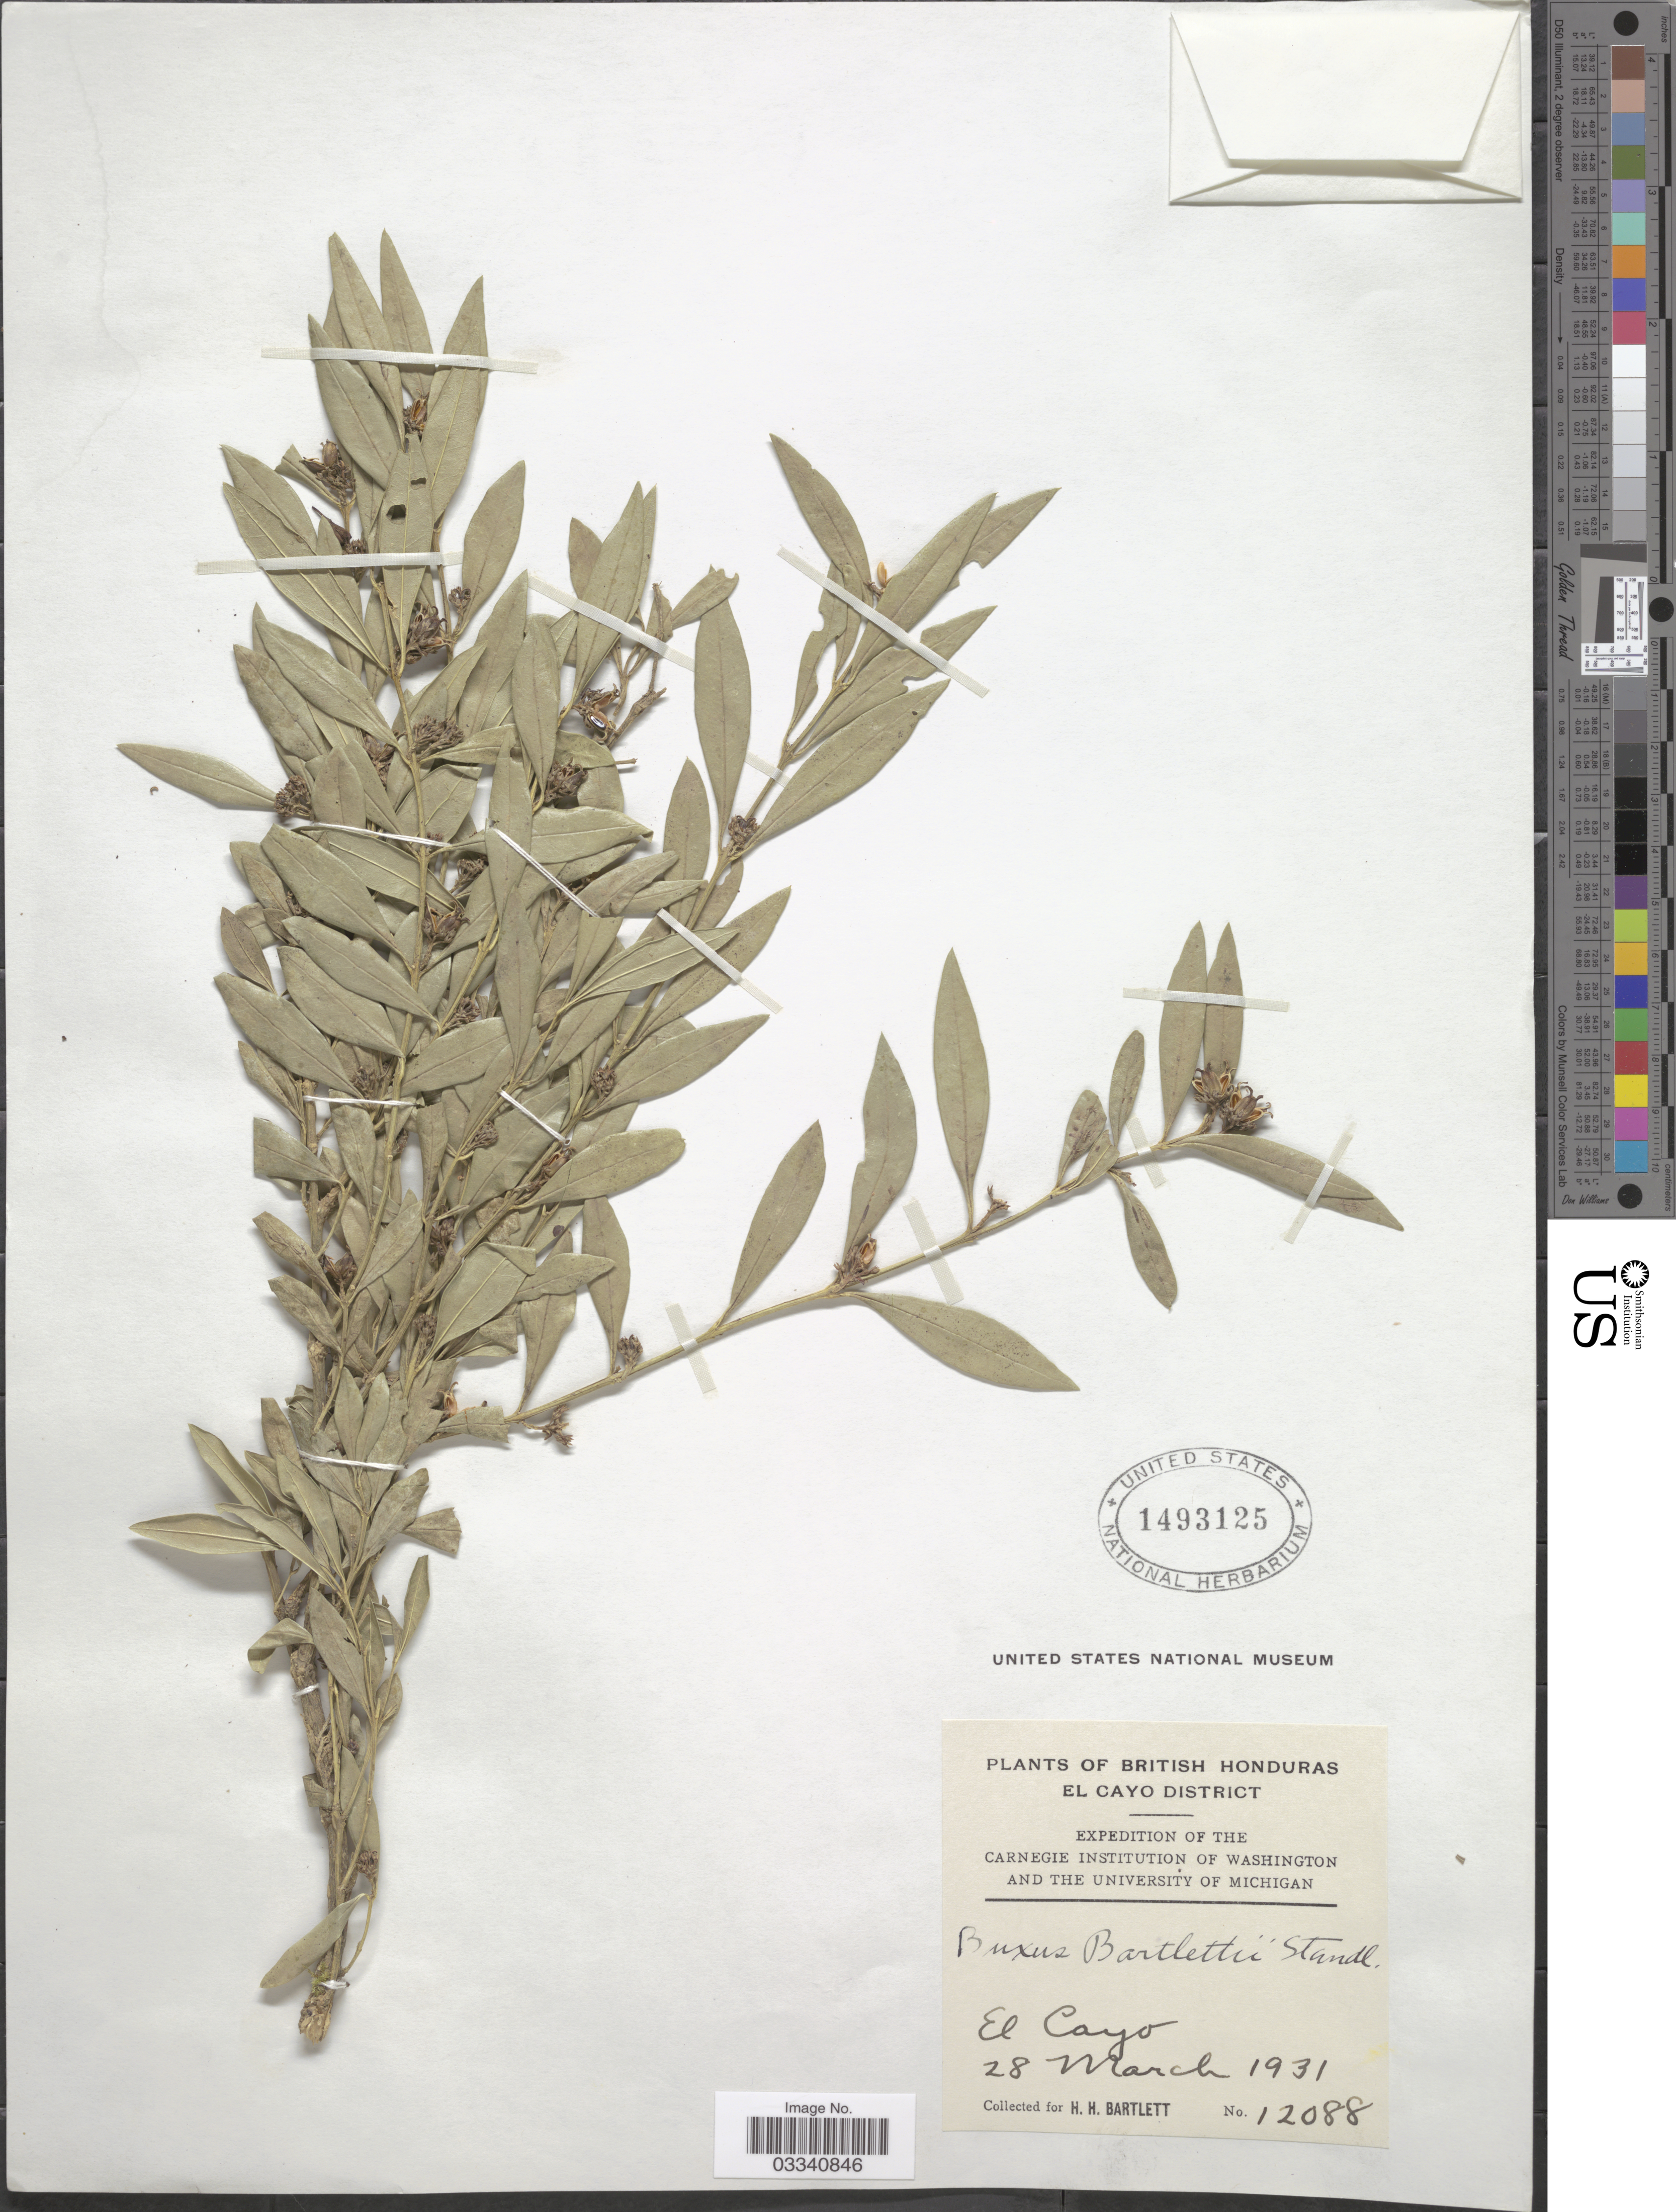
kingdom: Plantae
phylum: Tracheophyta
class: Magnoliopsida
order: Buxales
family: Buxaceae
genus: Buxus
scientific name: Buxus bartlettii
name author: Standl.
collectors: H. H. Bartlett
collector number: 12088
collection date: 1931-03-28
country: Belize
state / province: Cayo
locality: El Cayo District. El Cayo.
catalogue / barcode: US 1493125